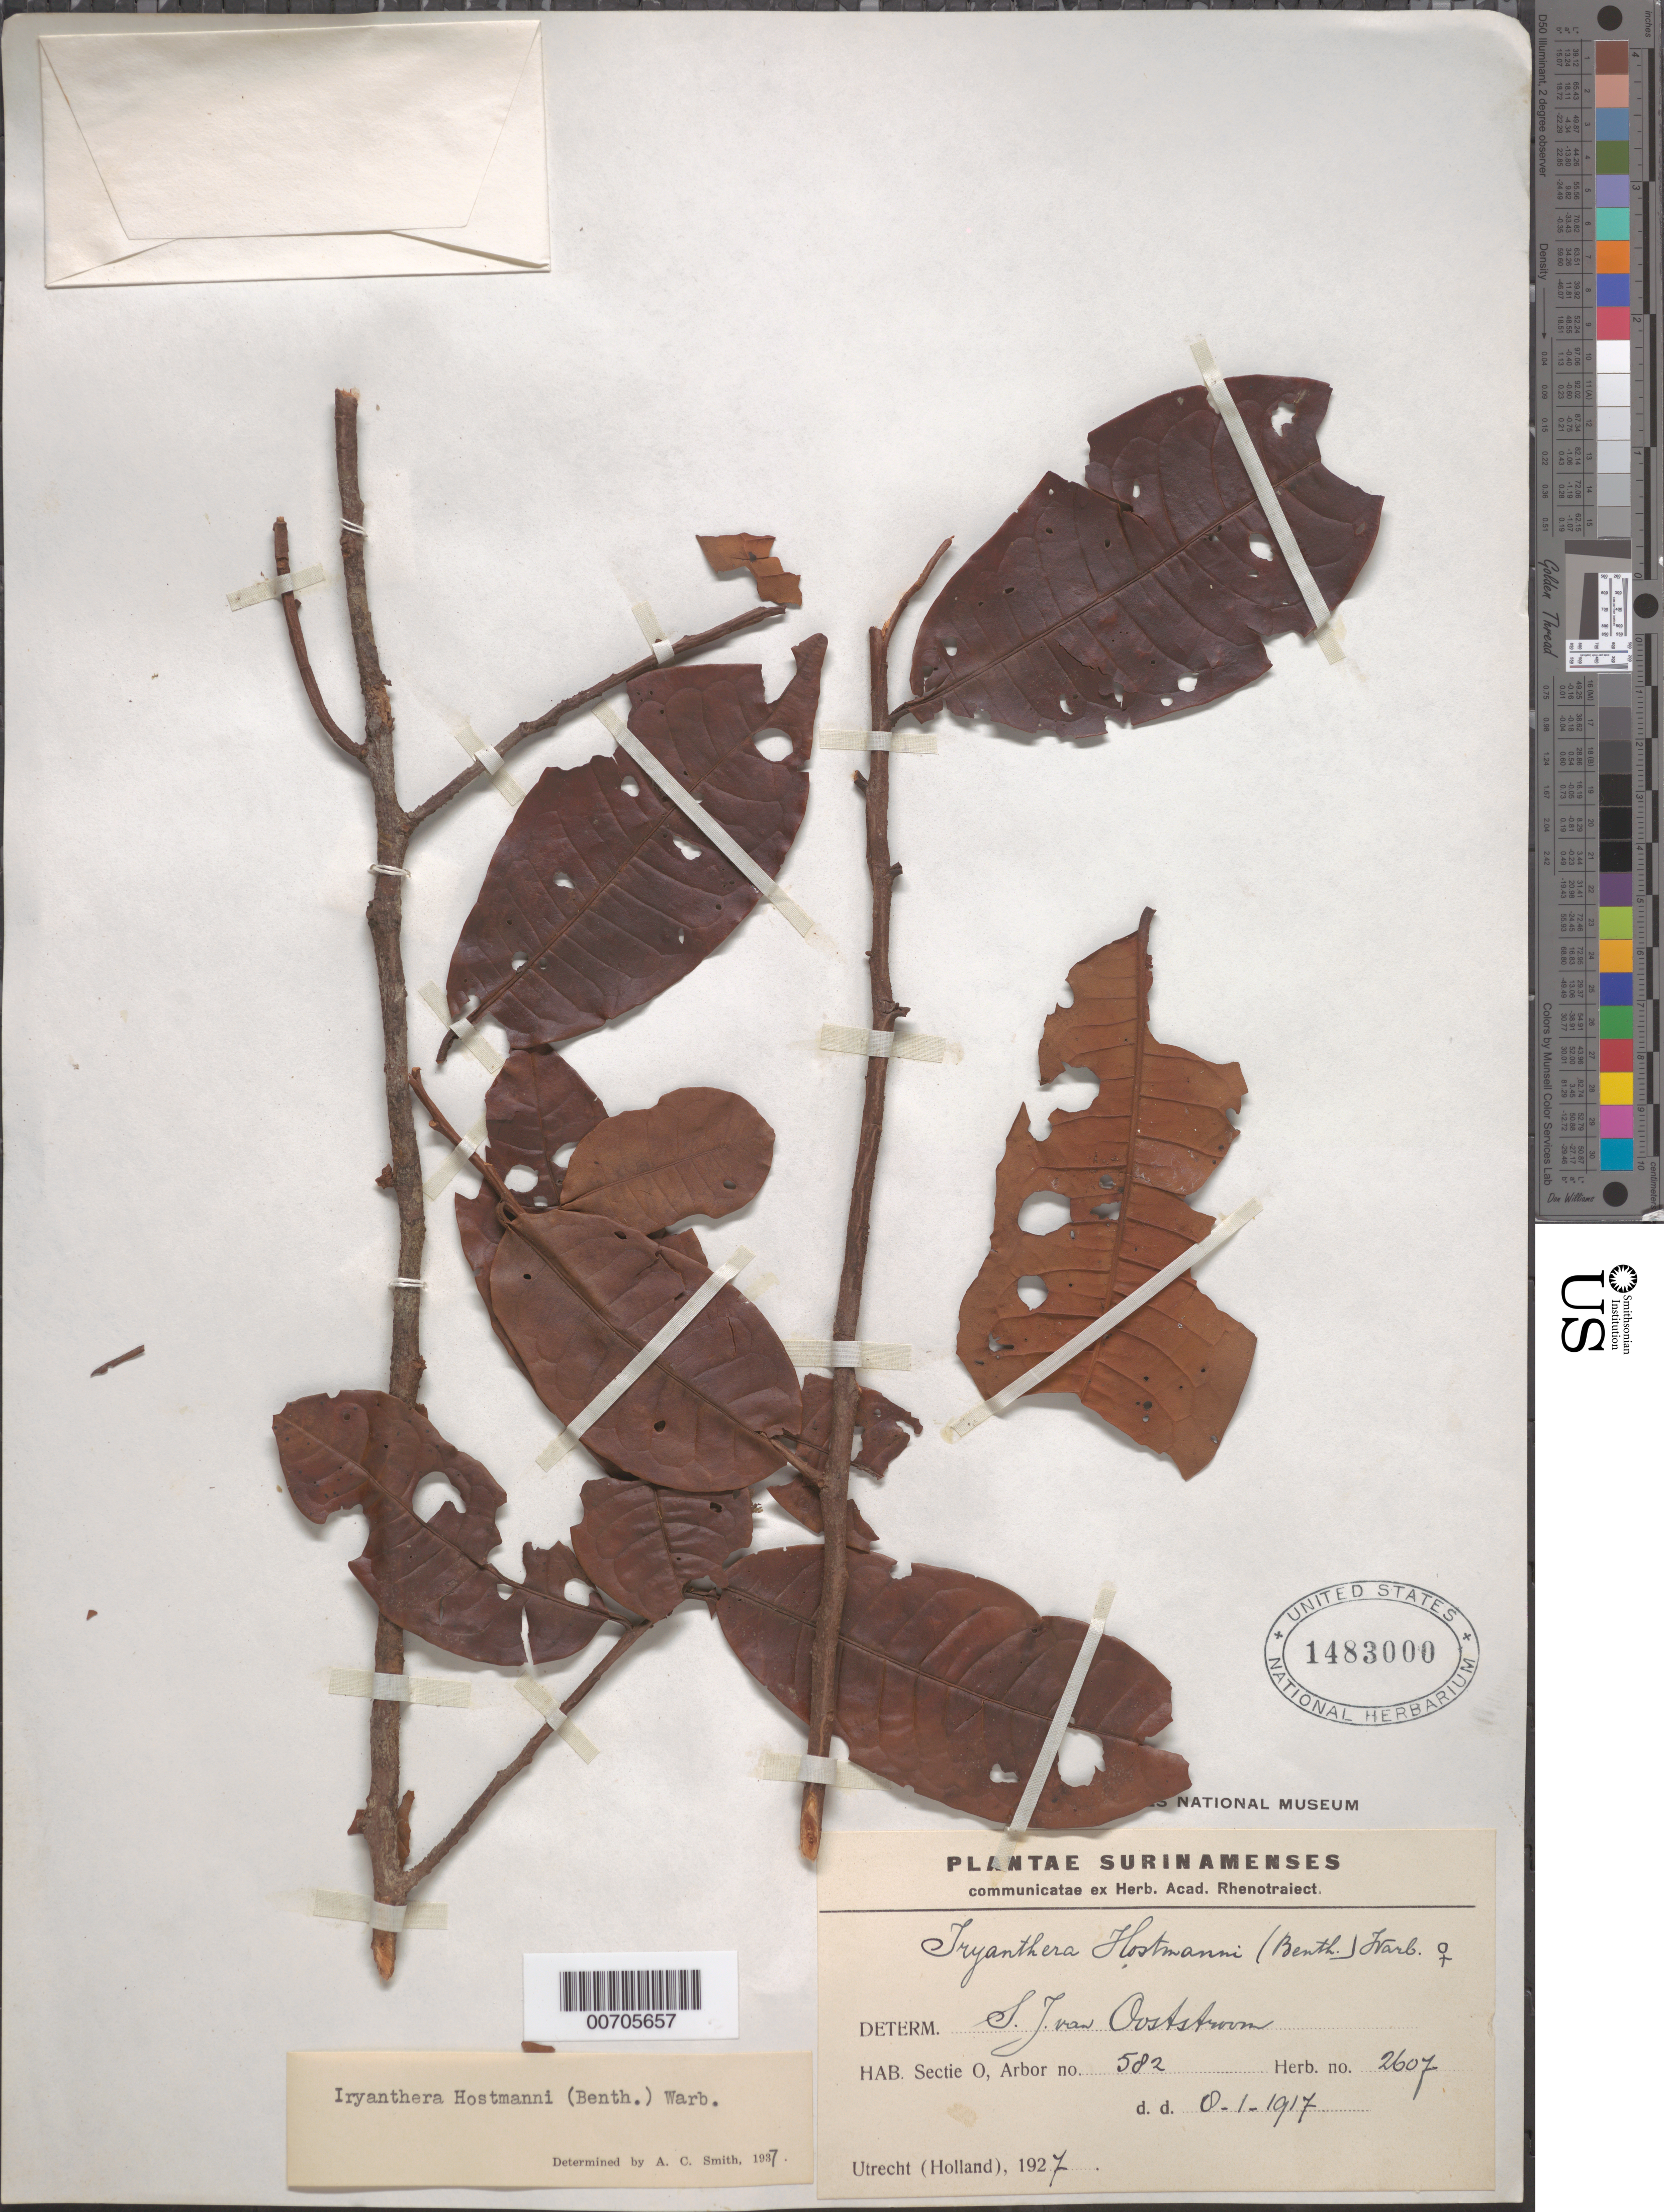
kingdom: Plantae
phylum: Tracheophyta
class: Magnoliopsida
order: Magnoliales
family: Myristicaceae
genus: Iryanthera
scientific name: Iryanthera hostmannii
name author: (Benth.) Warb.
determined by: Smith, A. C.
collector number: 2607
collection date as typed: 8-Jan-17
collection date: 1917-01-08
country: Suriname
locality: Sectie O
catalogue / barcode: US 1483000